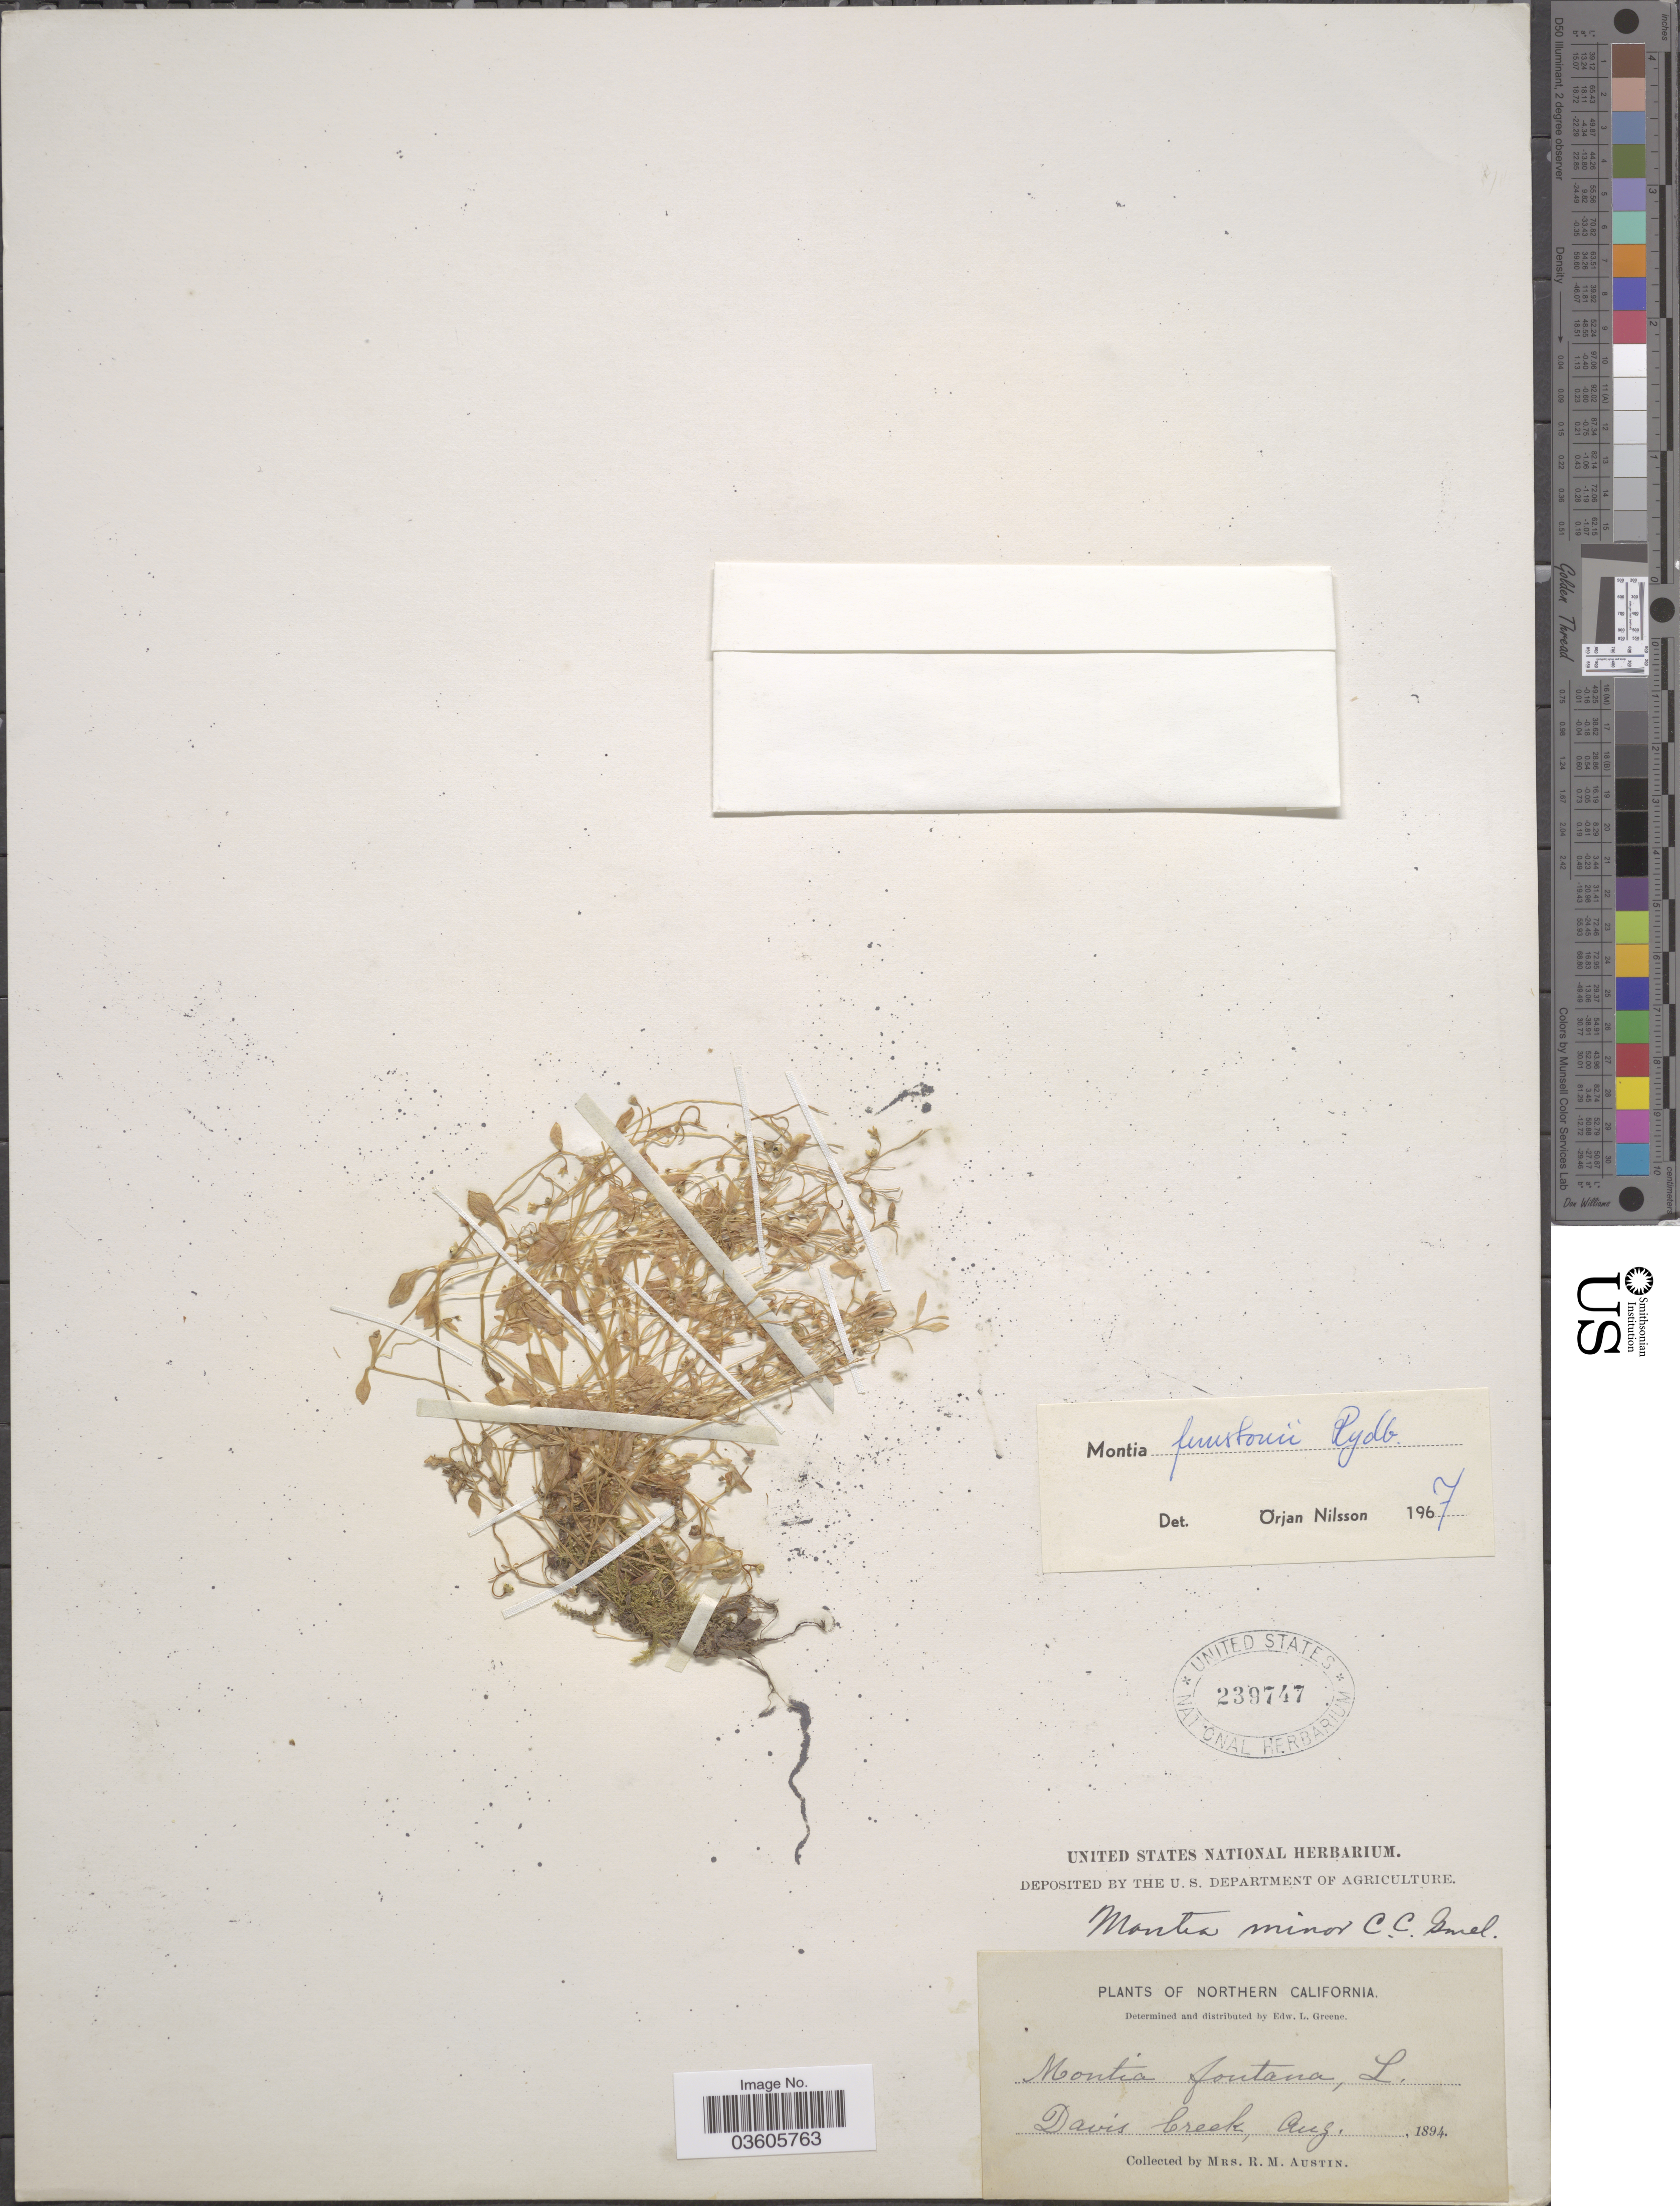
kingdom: Plantae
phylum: Tracheophyta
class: Magnoliopsida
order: Caryophyllales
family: Montiaceae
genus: Montia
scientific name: Montia funstonii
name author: Rydb.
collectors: R. Austin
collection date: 1894-08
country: United States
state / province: California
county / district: Modoc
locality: Northern California. Davis Creek.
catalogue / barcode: US 239747